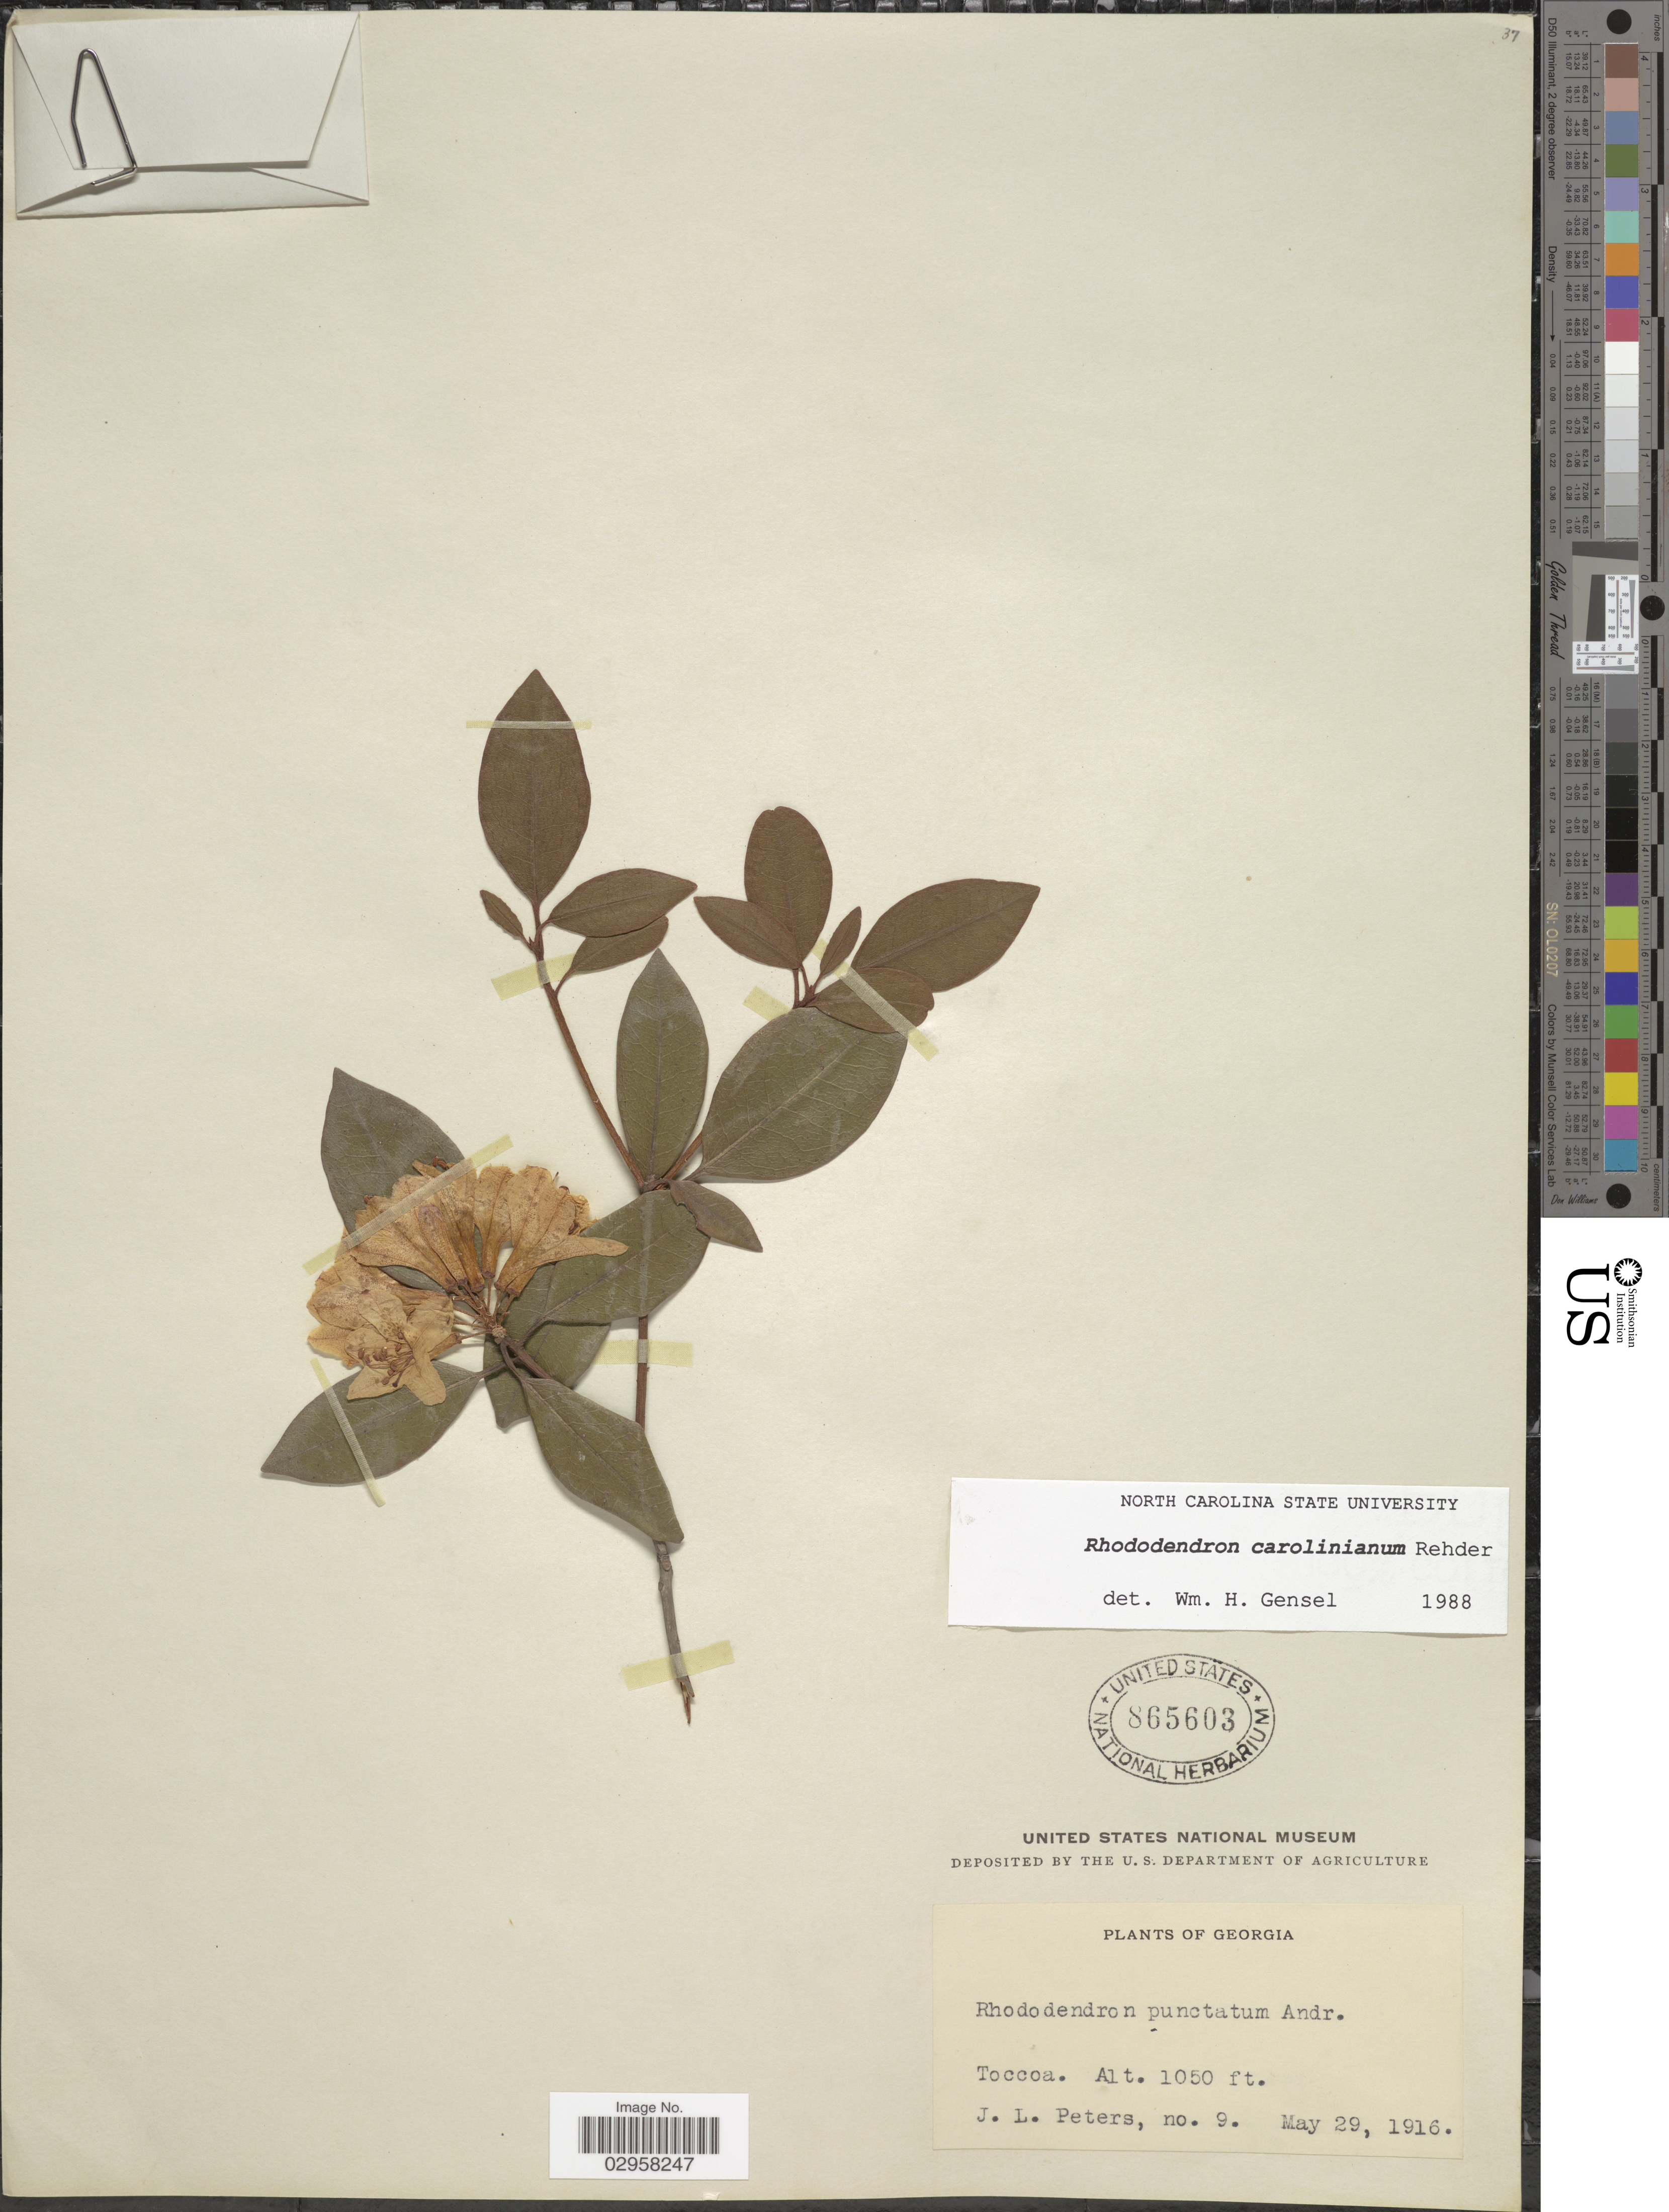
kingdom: Plantae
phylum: Tracheophyta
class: Magnoliopsida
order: Ericales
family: Ericaceae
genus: Rhododendron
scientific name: Rhododendron carolinianum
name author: Rehder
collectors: J. L. Peters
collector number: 9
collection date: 1916-05-29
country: United States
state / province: Georgia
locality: Toccoa.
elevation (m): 320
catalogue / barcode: US 865603